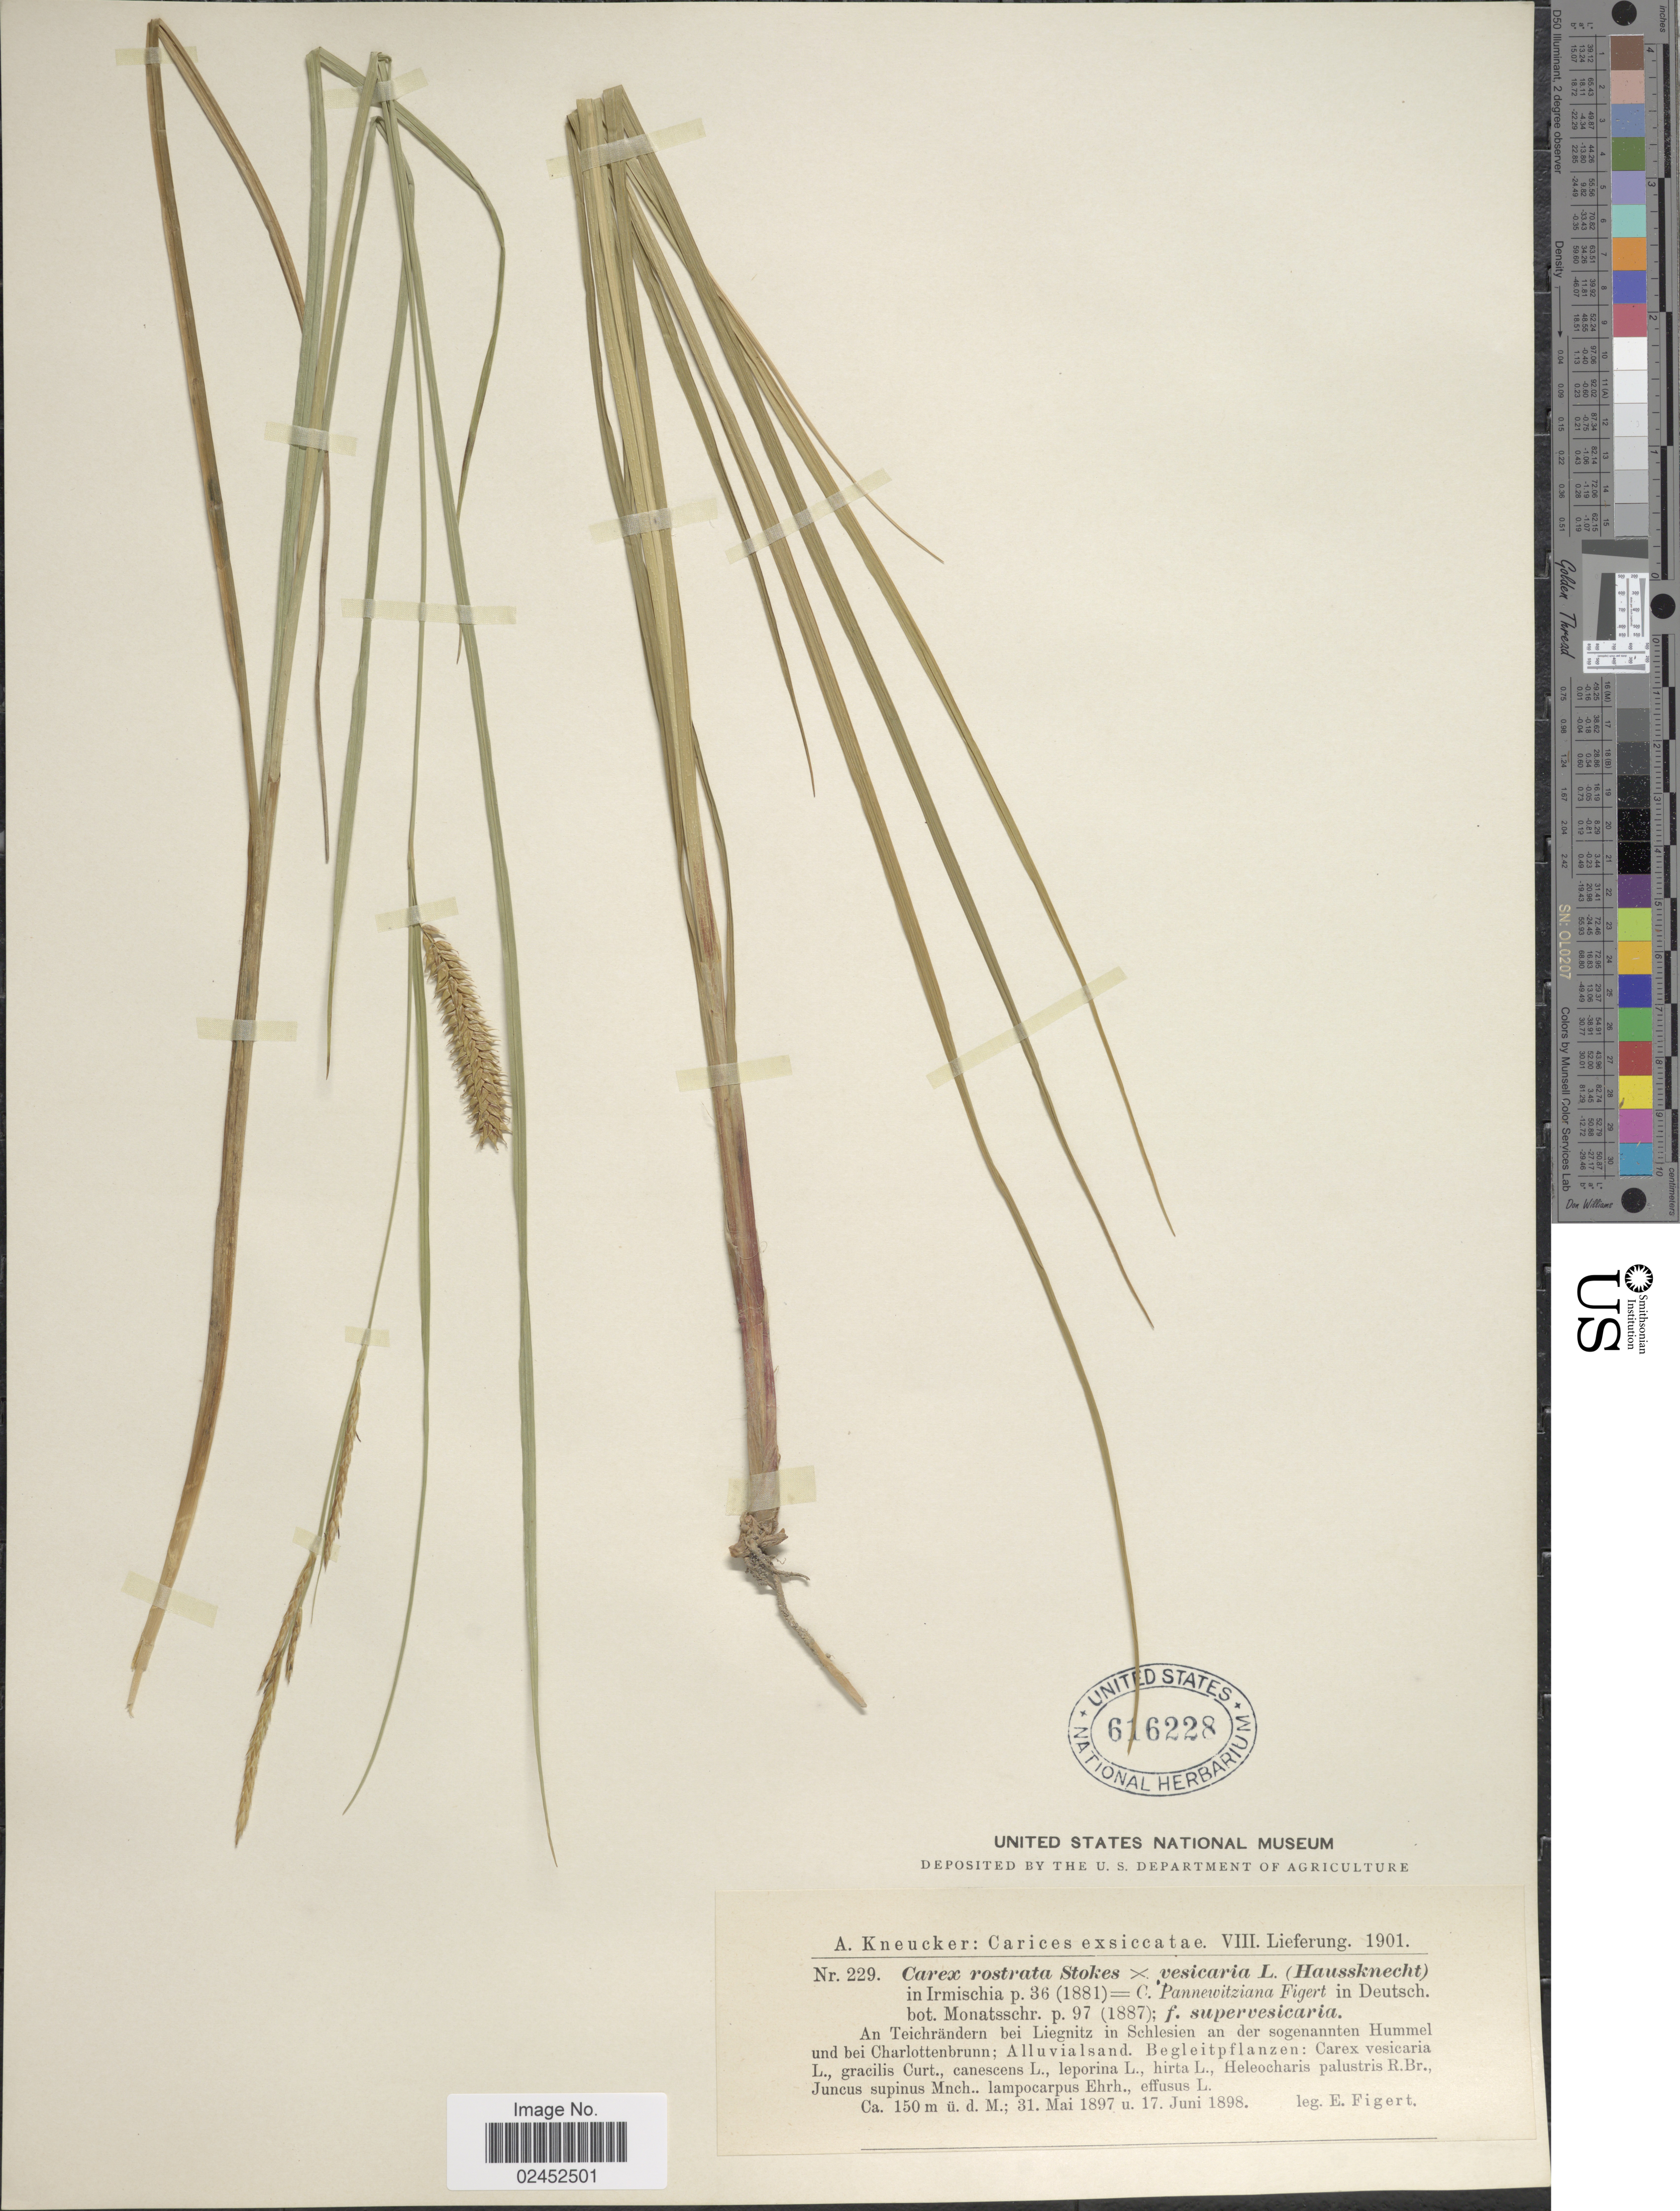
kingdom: Plantae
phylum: Tracheophyta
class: Liliopsida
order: Poales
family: Cyperaceae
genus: Carex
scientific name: Carex rostrata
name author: Stokes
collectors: E. Figert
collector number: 229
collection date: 1897-05-31/1898-06-17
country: Poland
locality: An Teichrandern bei Liegnitz in Schelsien an der sogenannten Hummel und bei Charlottenbrunn. Alluvialand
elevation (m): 150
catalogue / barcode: US 616228